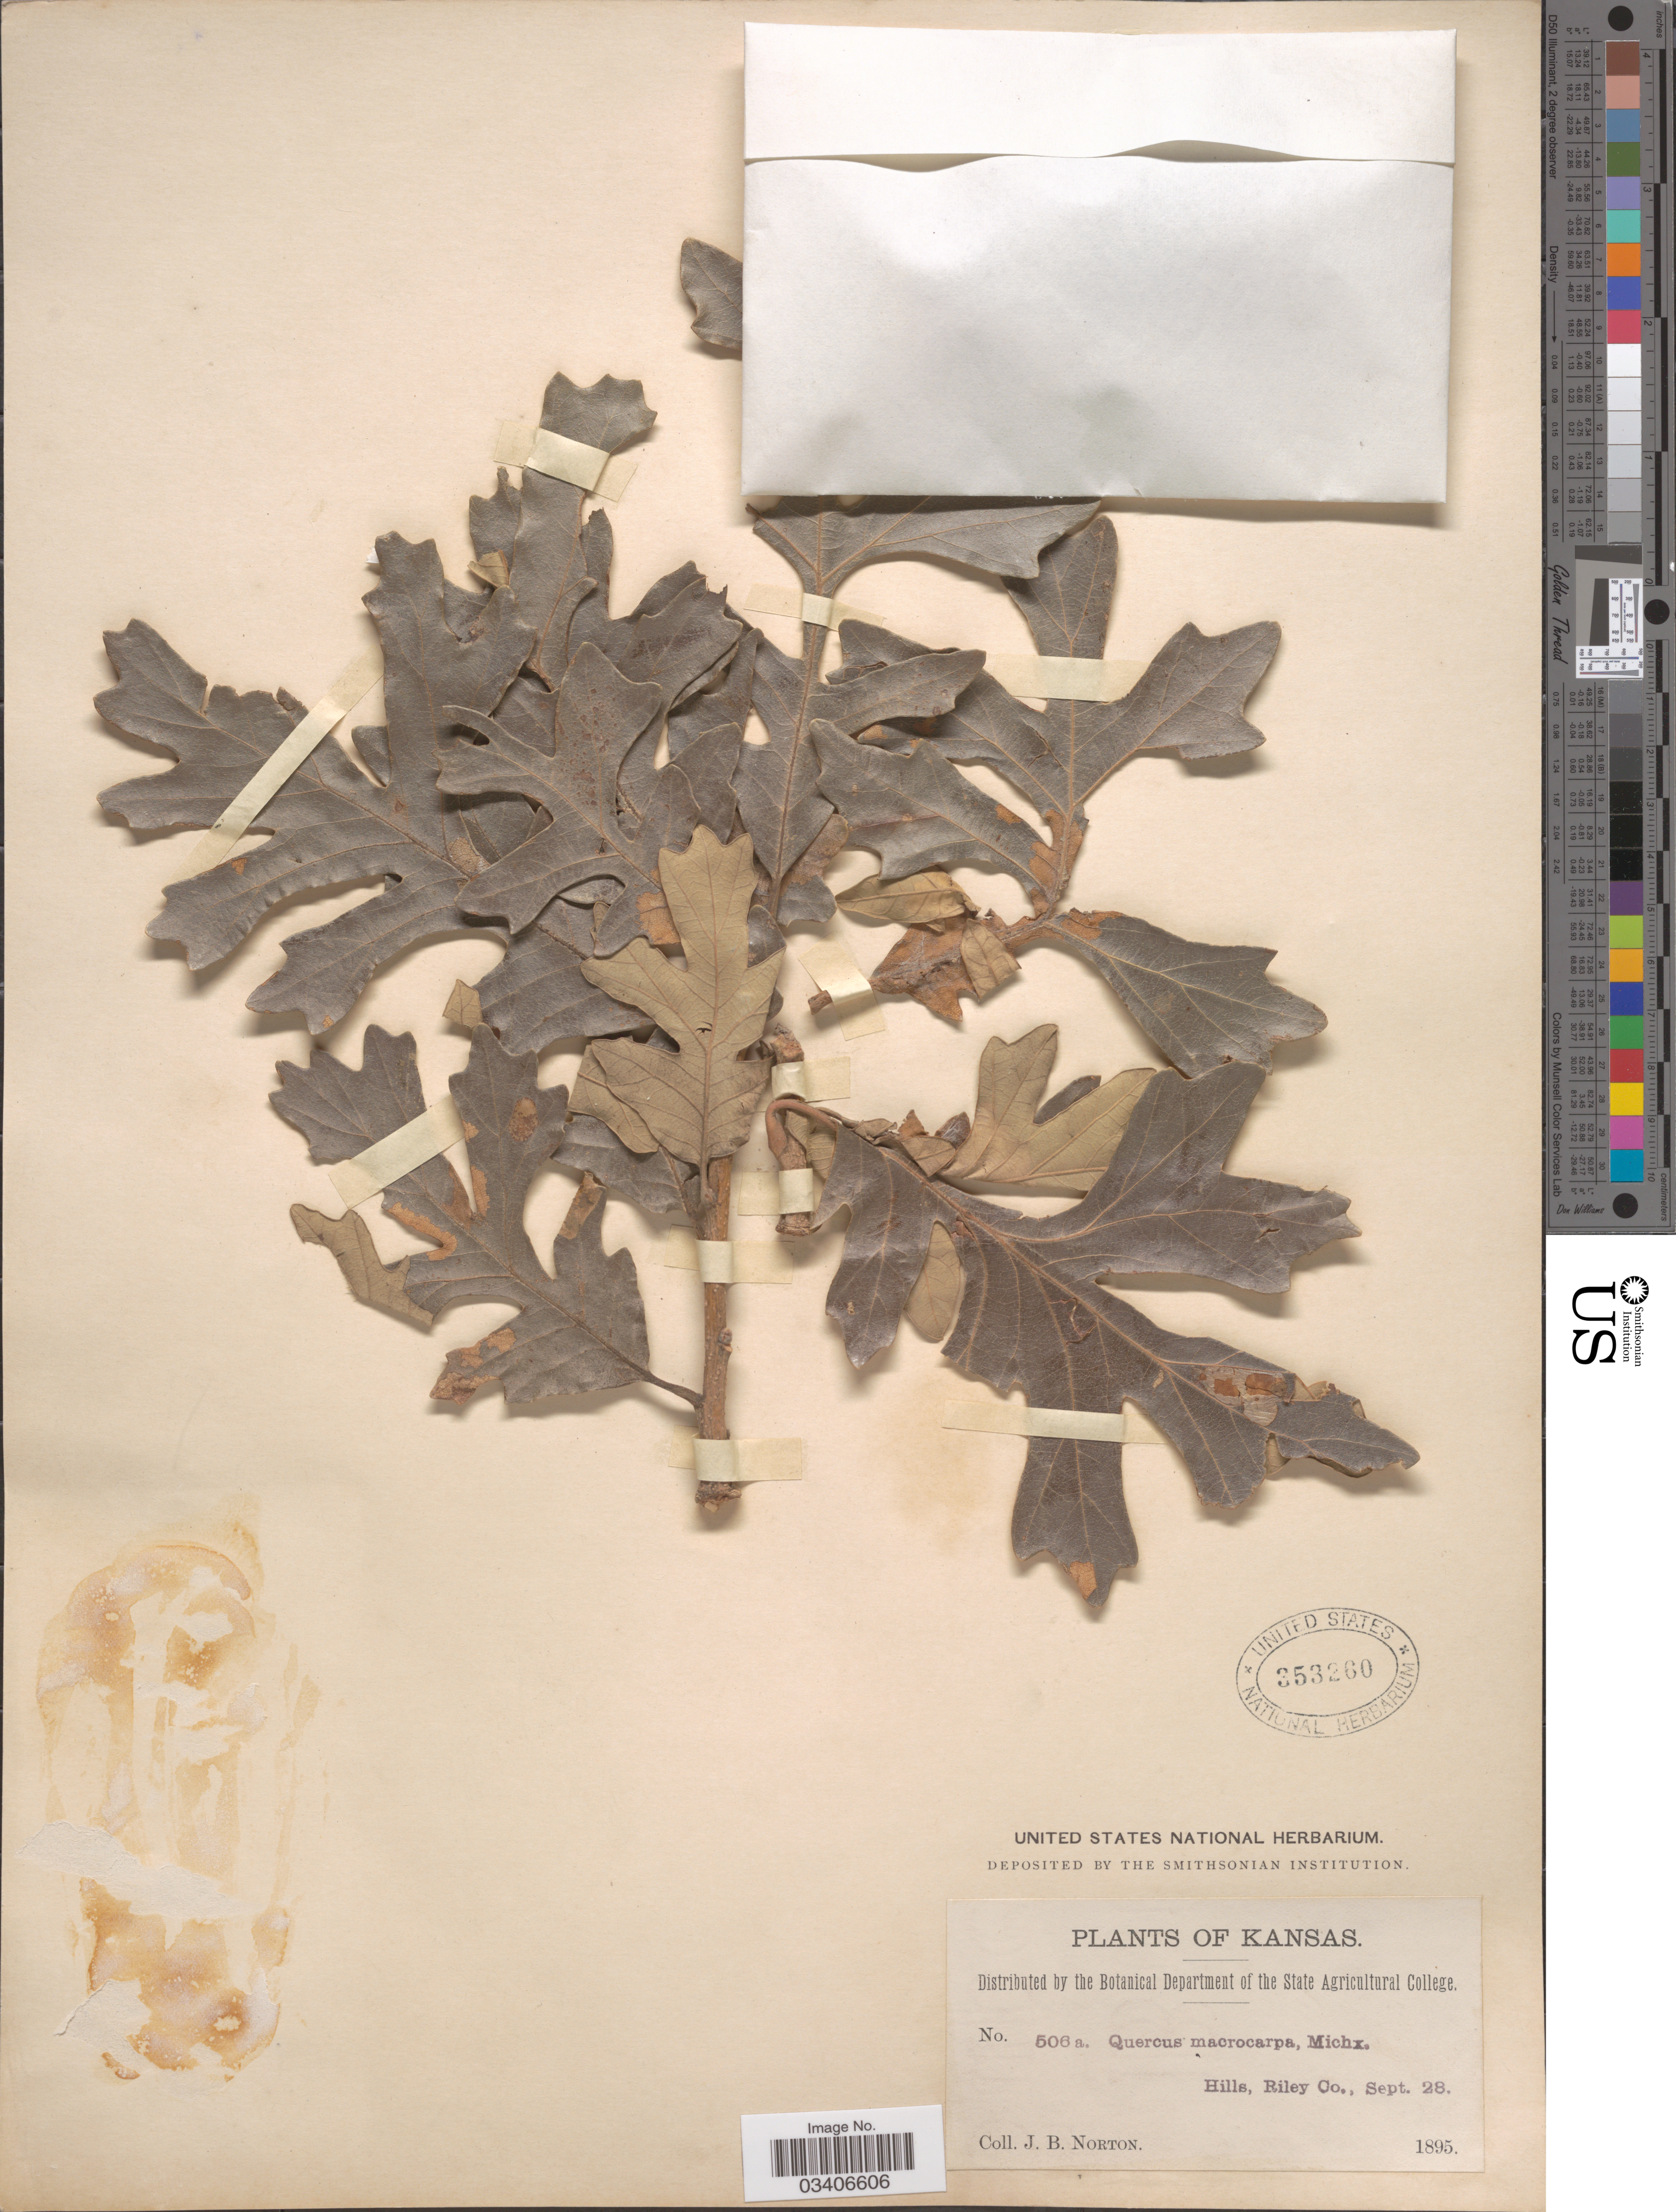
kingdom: Plantae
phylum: Tracheophyta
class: Magnoliopsida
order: Fagales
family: Fagaceae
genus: Quercus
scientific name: Quercus macrocarpa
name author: Michx.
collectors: J. B. Norton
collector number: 506a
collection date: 1895-09-28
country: United States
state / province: Kansas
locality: Hills, Riley Co.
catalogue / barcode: US 353260